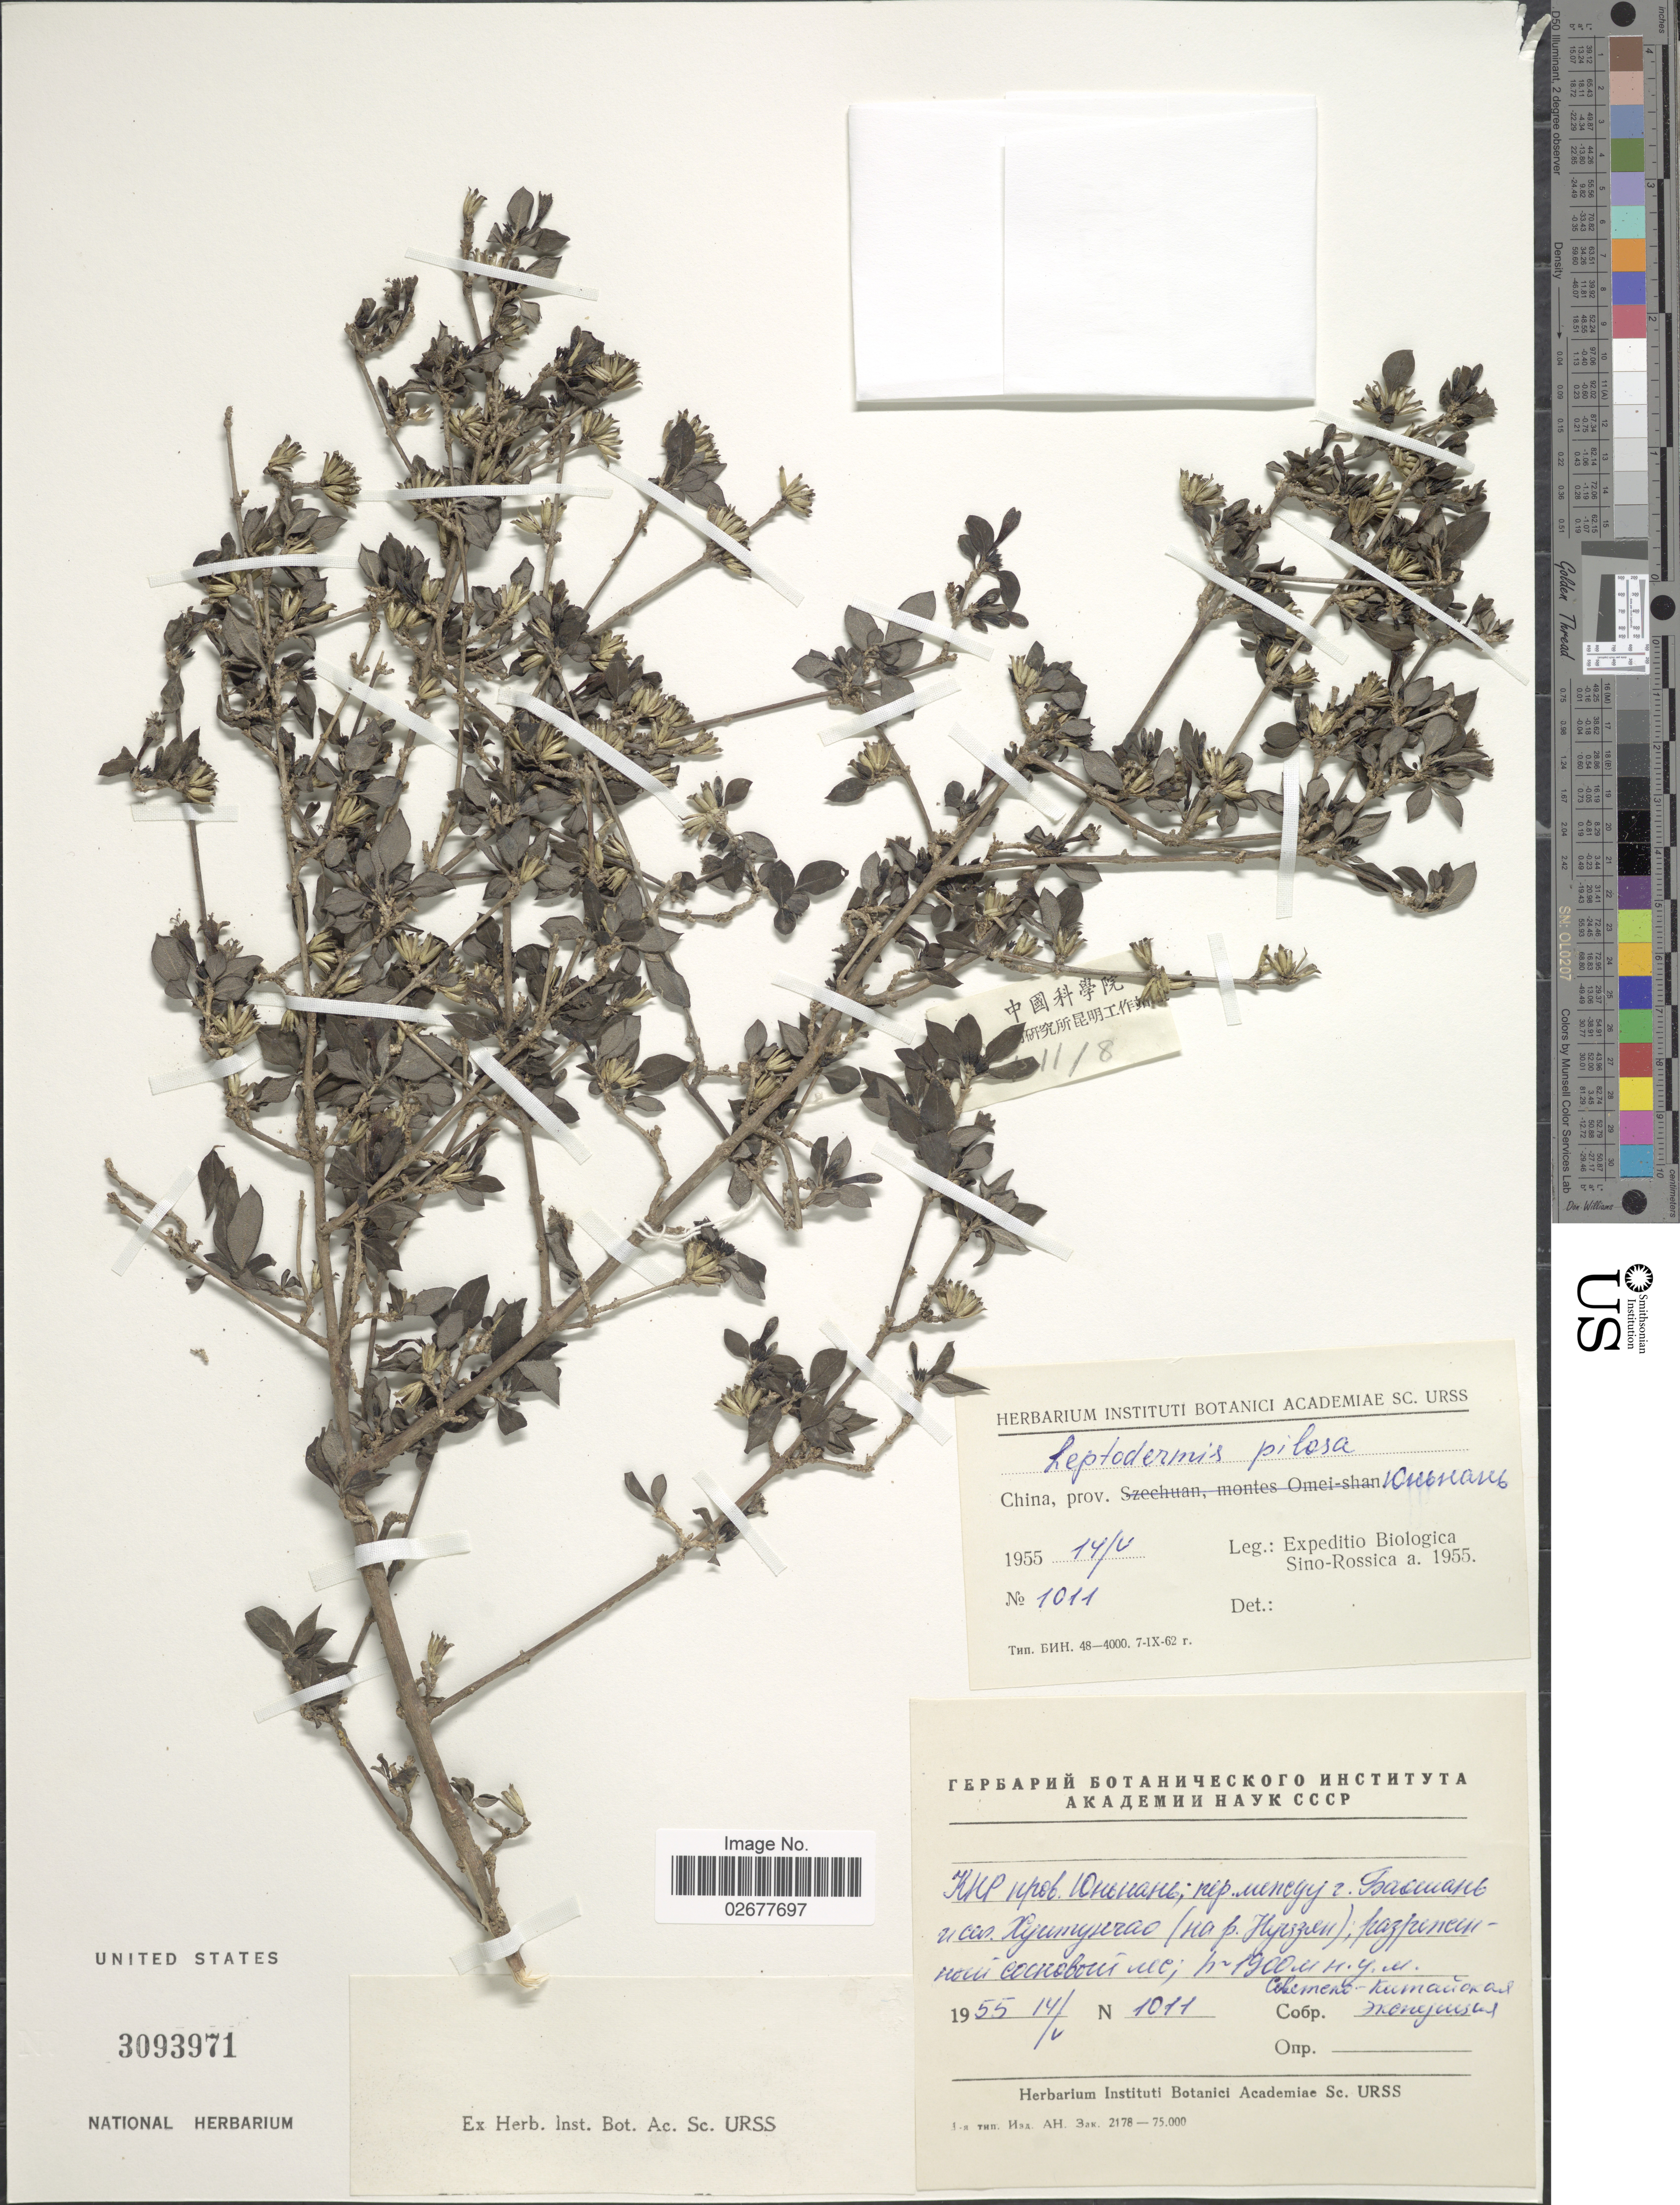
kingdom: Plantae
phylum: Tracheophyta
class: Magnoliopsida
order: Gentianales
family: Rubiaceae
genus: Leptodermis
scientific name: Leptodermis pilosa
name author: Diels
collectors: Expeditio Biologica Sino-Rossica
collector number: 1011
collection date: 1955-05-14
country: China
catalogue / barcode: US 3093971